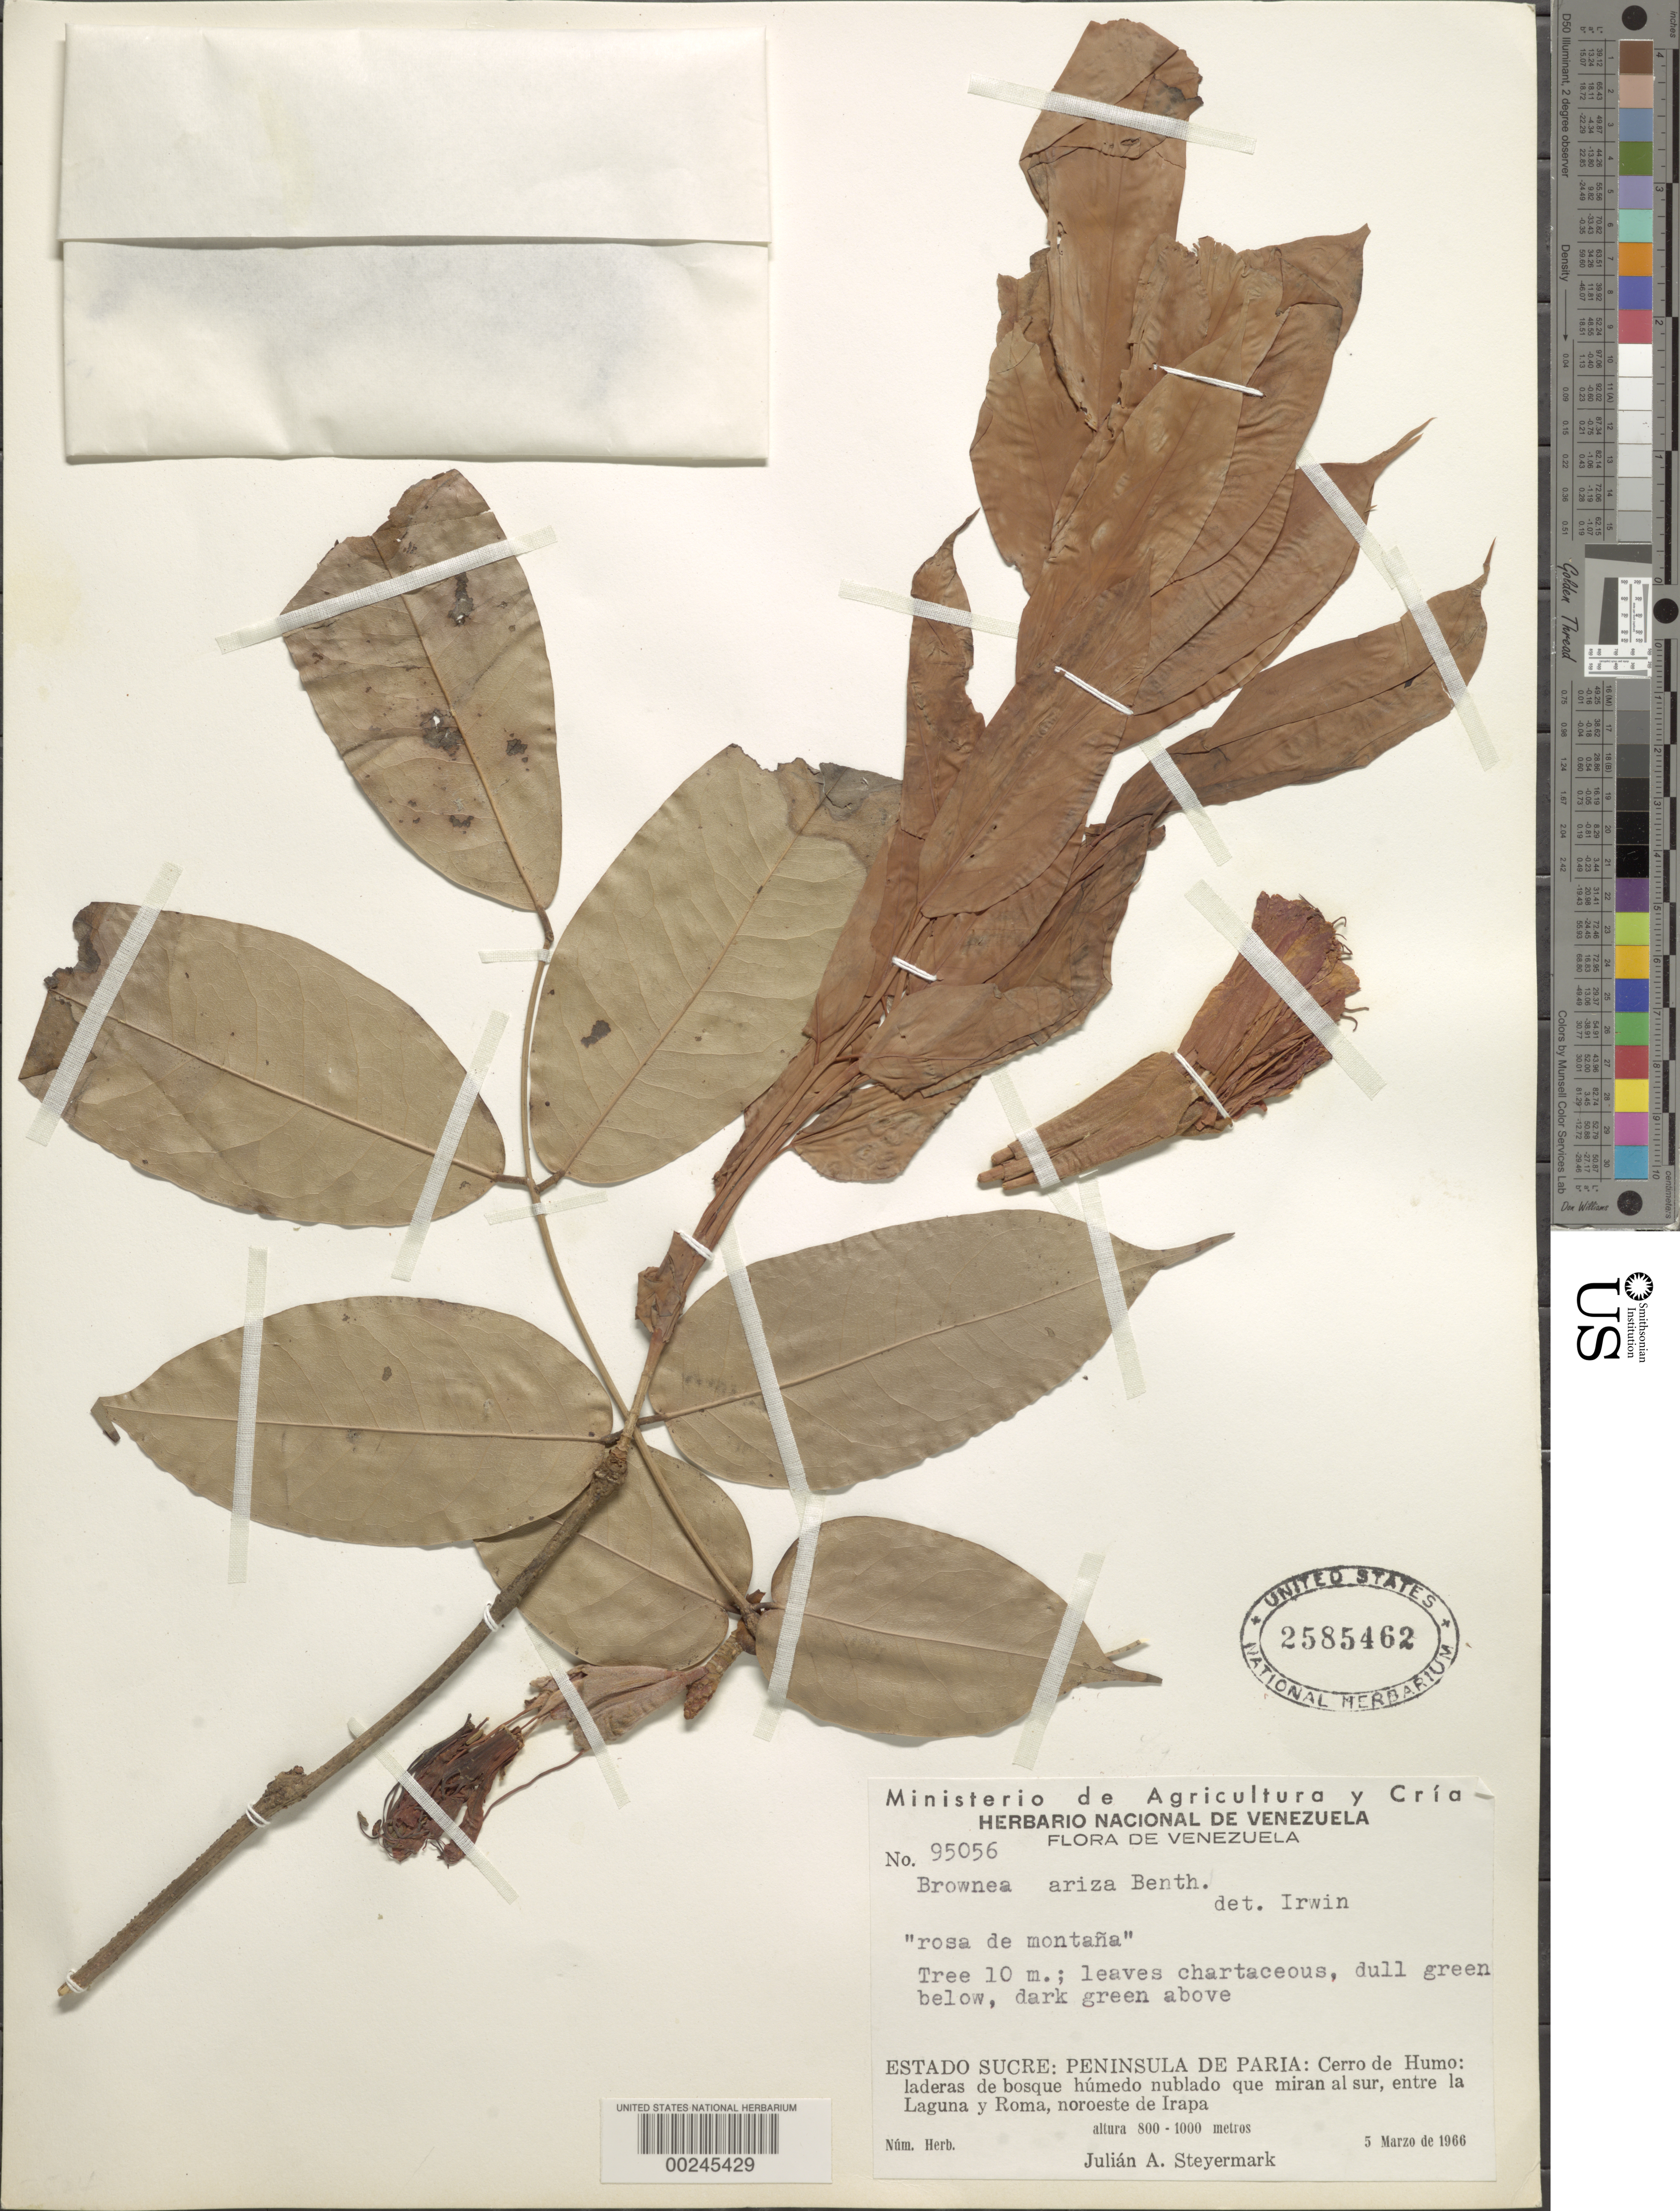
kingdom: Plantae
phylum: Tracheophyta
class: Magnoliopsida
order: Fabales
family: Fabaceae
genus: Brownea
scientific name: Brownea grandiceps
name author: Jacq.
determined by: Santos-Silva, J.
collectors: J. Steyermark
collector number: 95056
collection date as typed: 05 Mar 1966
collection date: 1966-03-05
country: Venezuela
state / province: Sucre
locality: Peninsula de paria: cerro de humo: between la laguna dn roma, ne of irapa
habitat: Hillsides of wet cloud forest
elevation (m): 800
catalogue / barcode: US 2585462